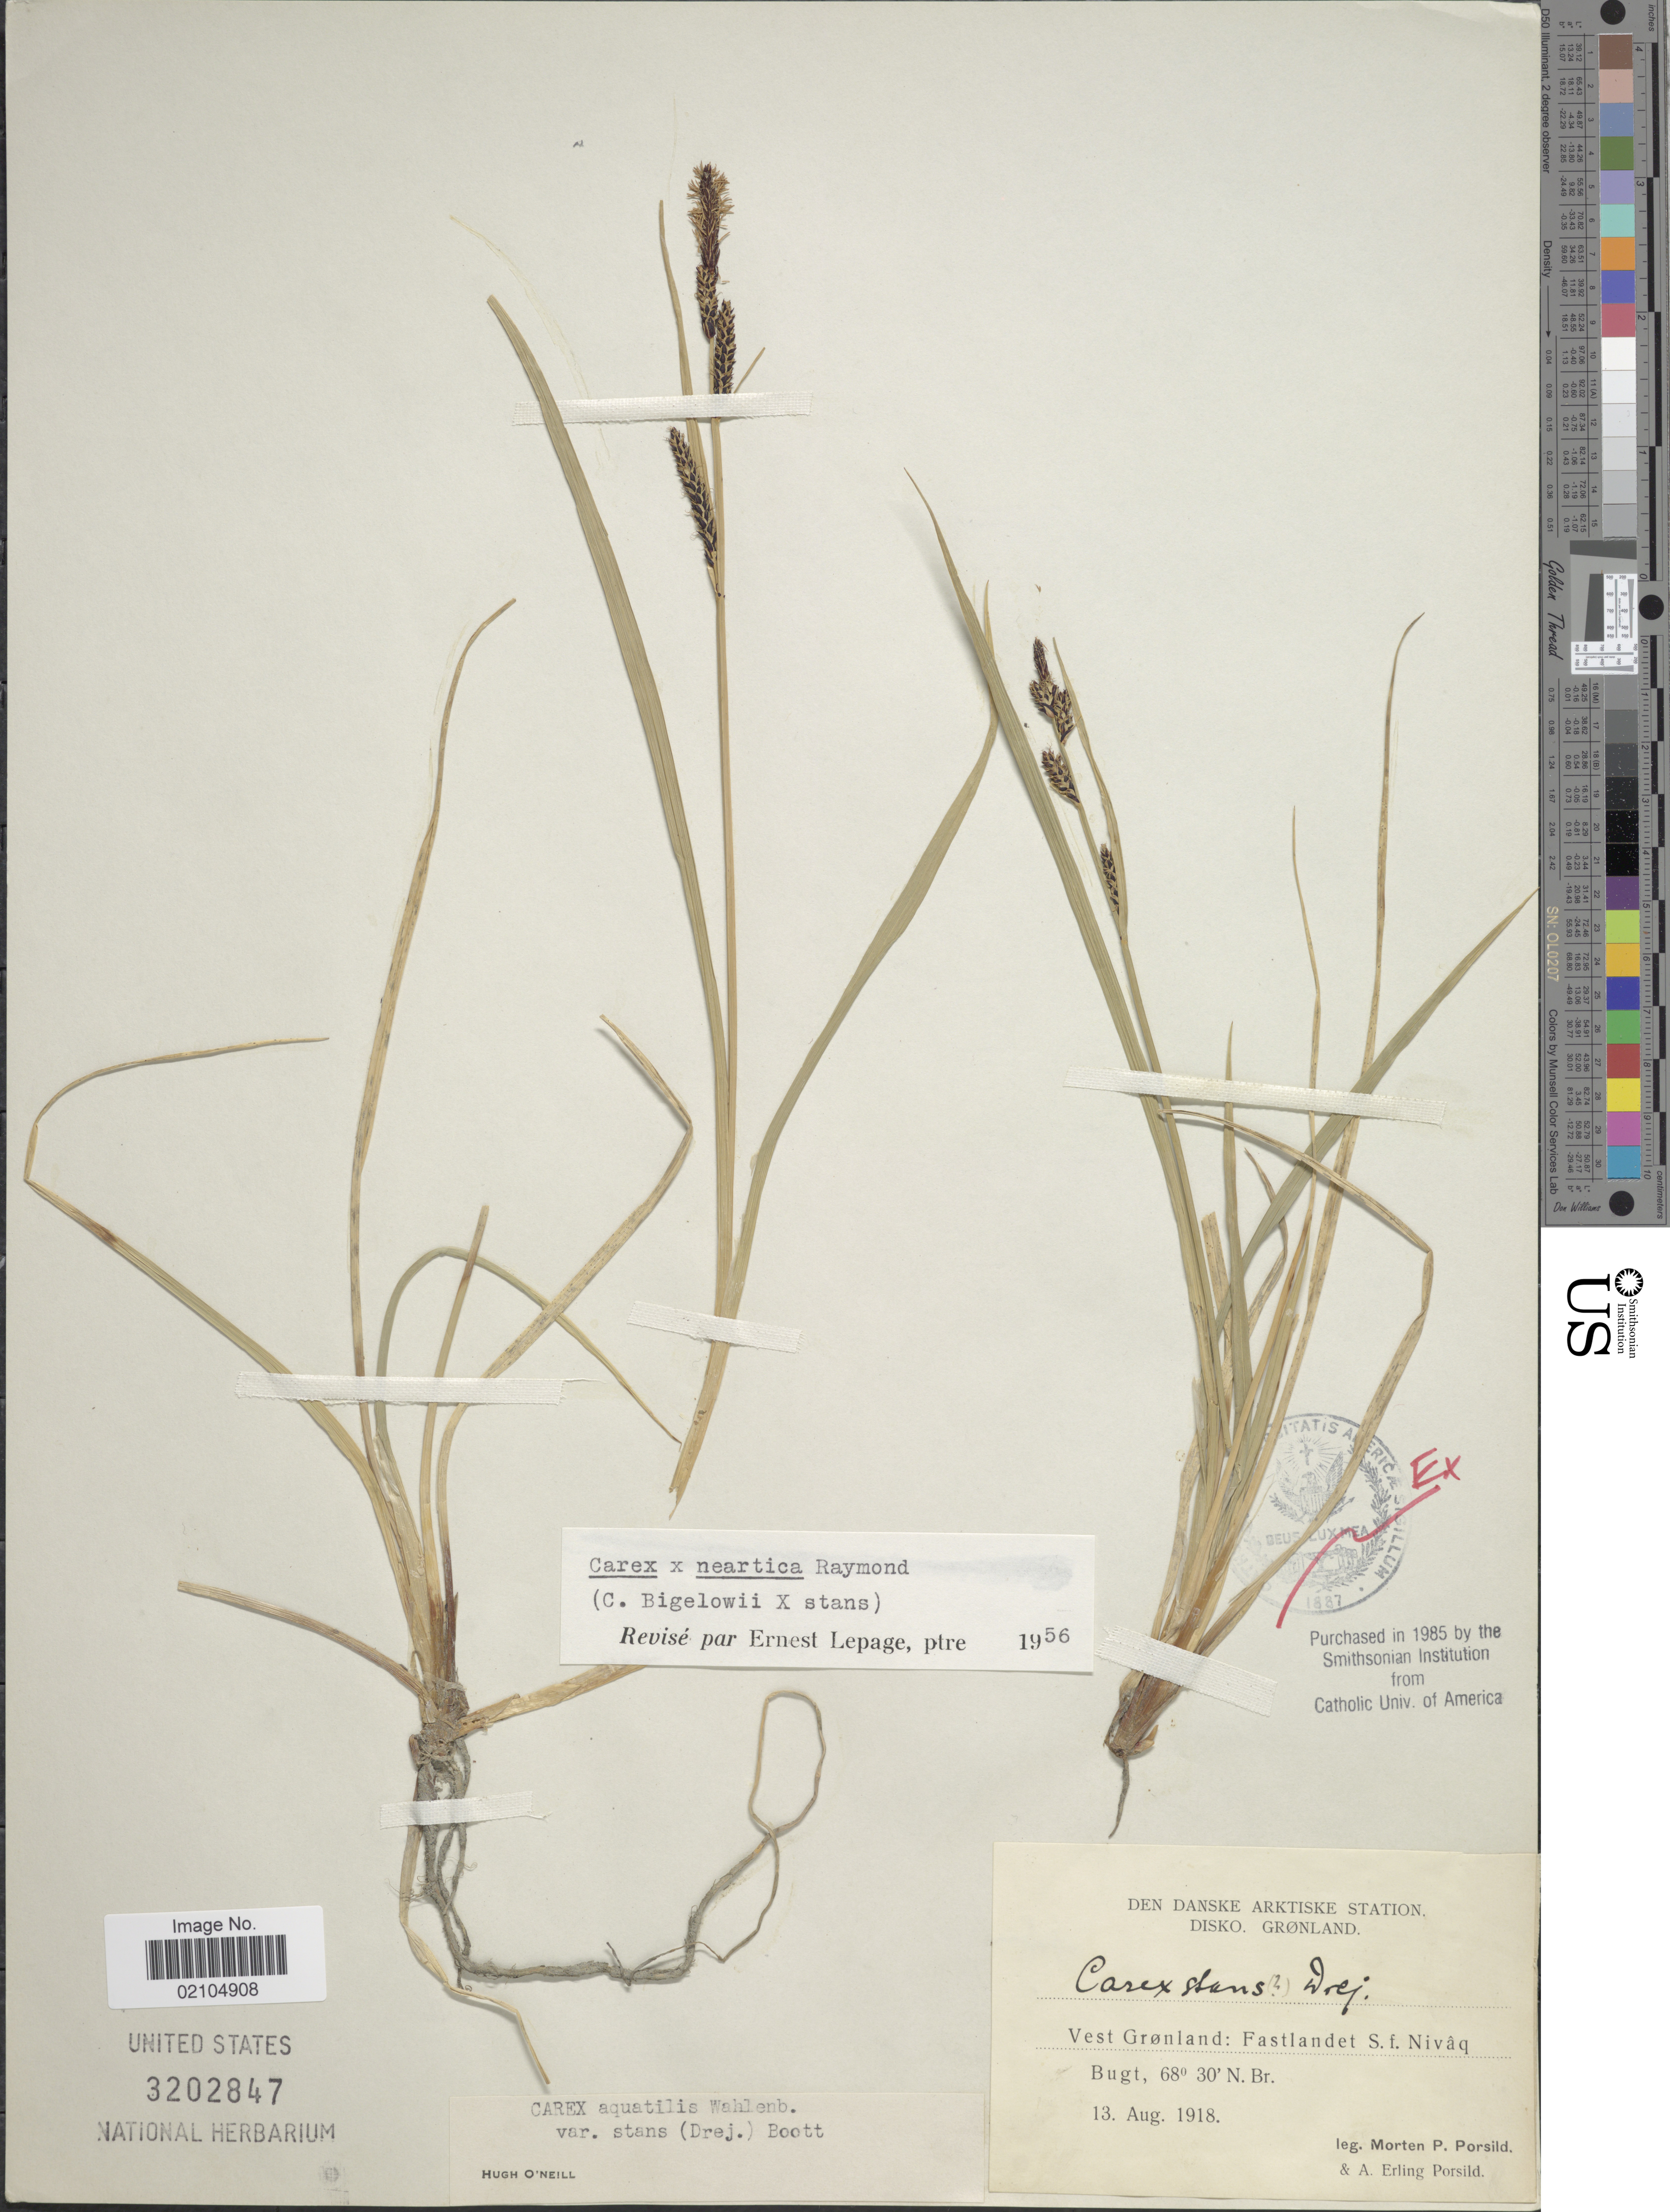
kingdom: Plantae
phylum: Tracheophyta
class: Liliopsida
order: Poales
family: Cyperaceae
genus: Carex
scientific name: Carex bigelowii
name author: Torr. ex Schwein.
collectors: M. P. Porsild & A. E. Porsild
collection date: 1918-08-13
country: Greenland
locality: Disko. Grønland, Vest Grønland: Fastlandet S. f. Nivaq Bugt.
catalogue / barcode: US 3202847